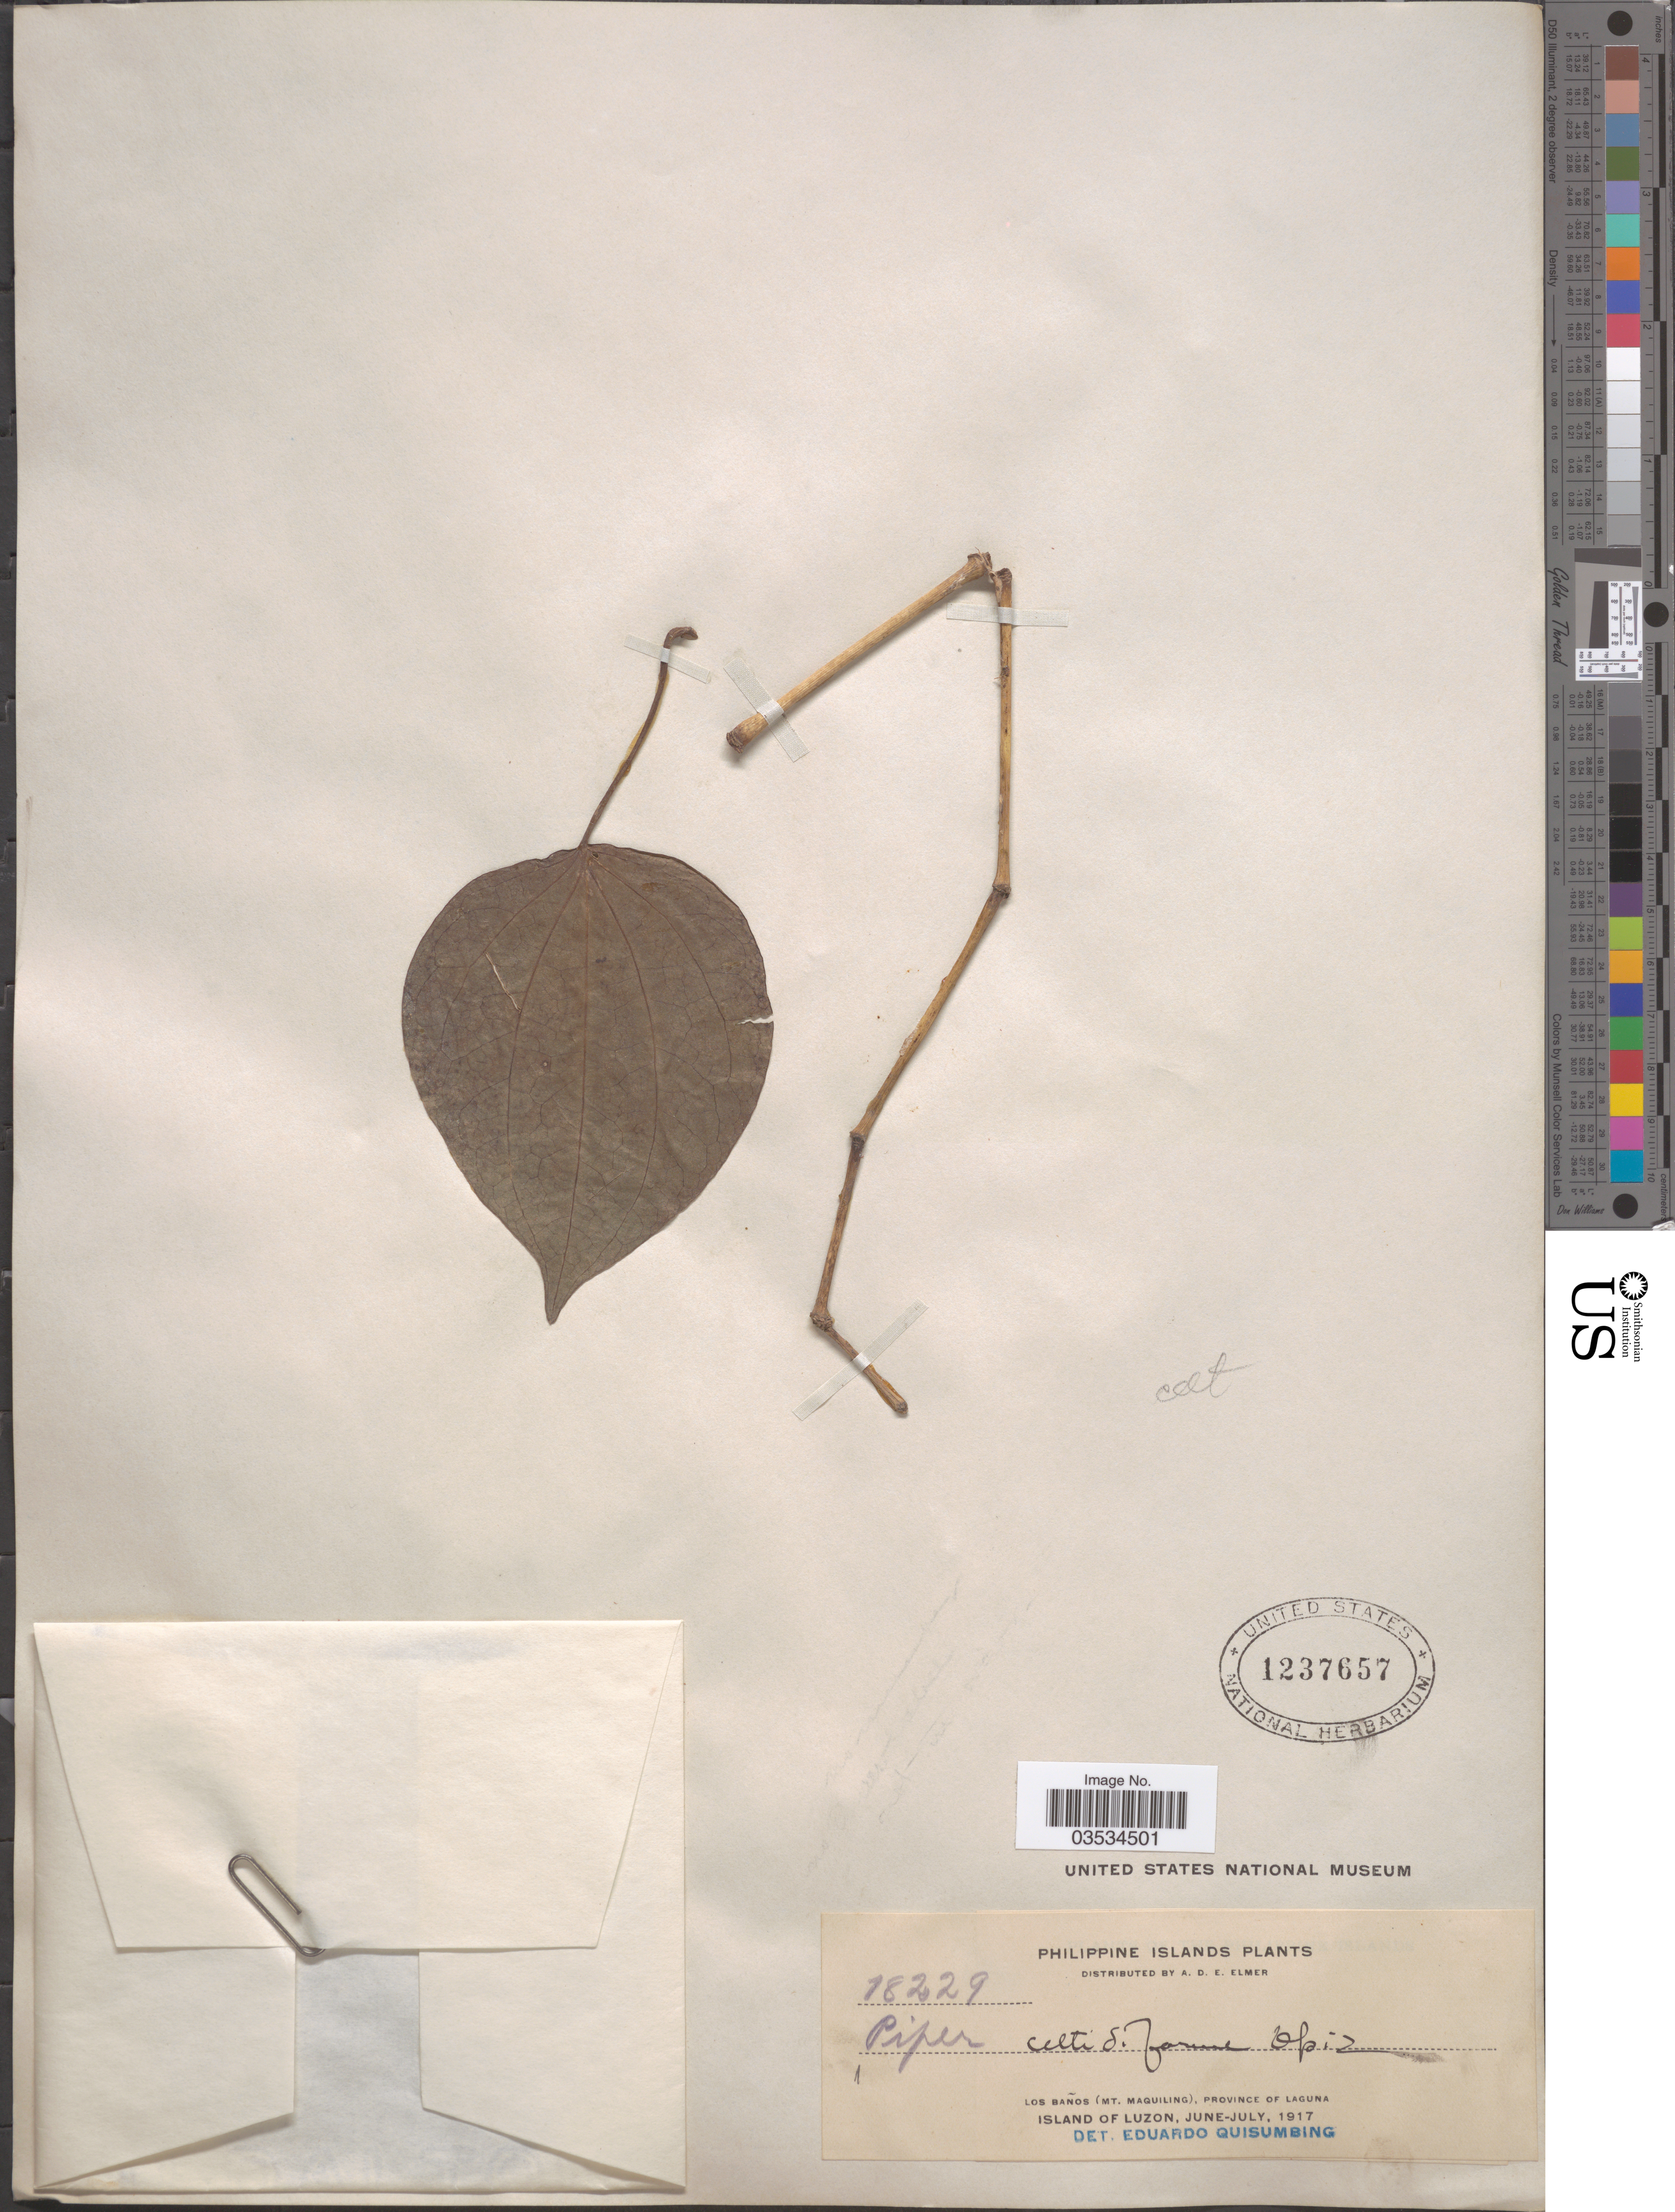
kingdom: Plantae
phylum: Tracheophyta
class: Magnoliopsida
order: Piperales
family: Piperaceae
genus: Piper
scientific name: Piper celtidiforme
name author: Opiz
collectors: A. D. E. Elmer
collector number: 18229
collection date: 1917-06/1917-07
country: Philippines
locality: Philippine Islands. Los Baños (Mt. Maquiling), Province of Laguna. Island of Luzon.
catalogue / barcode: US 1237657